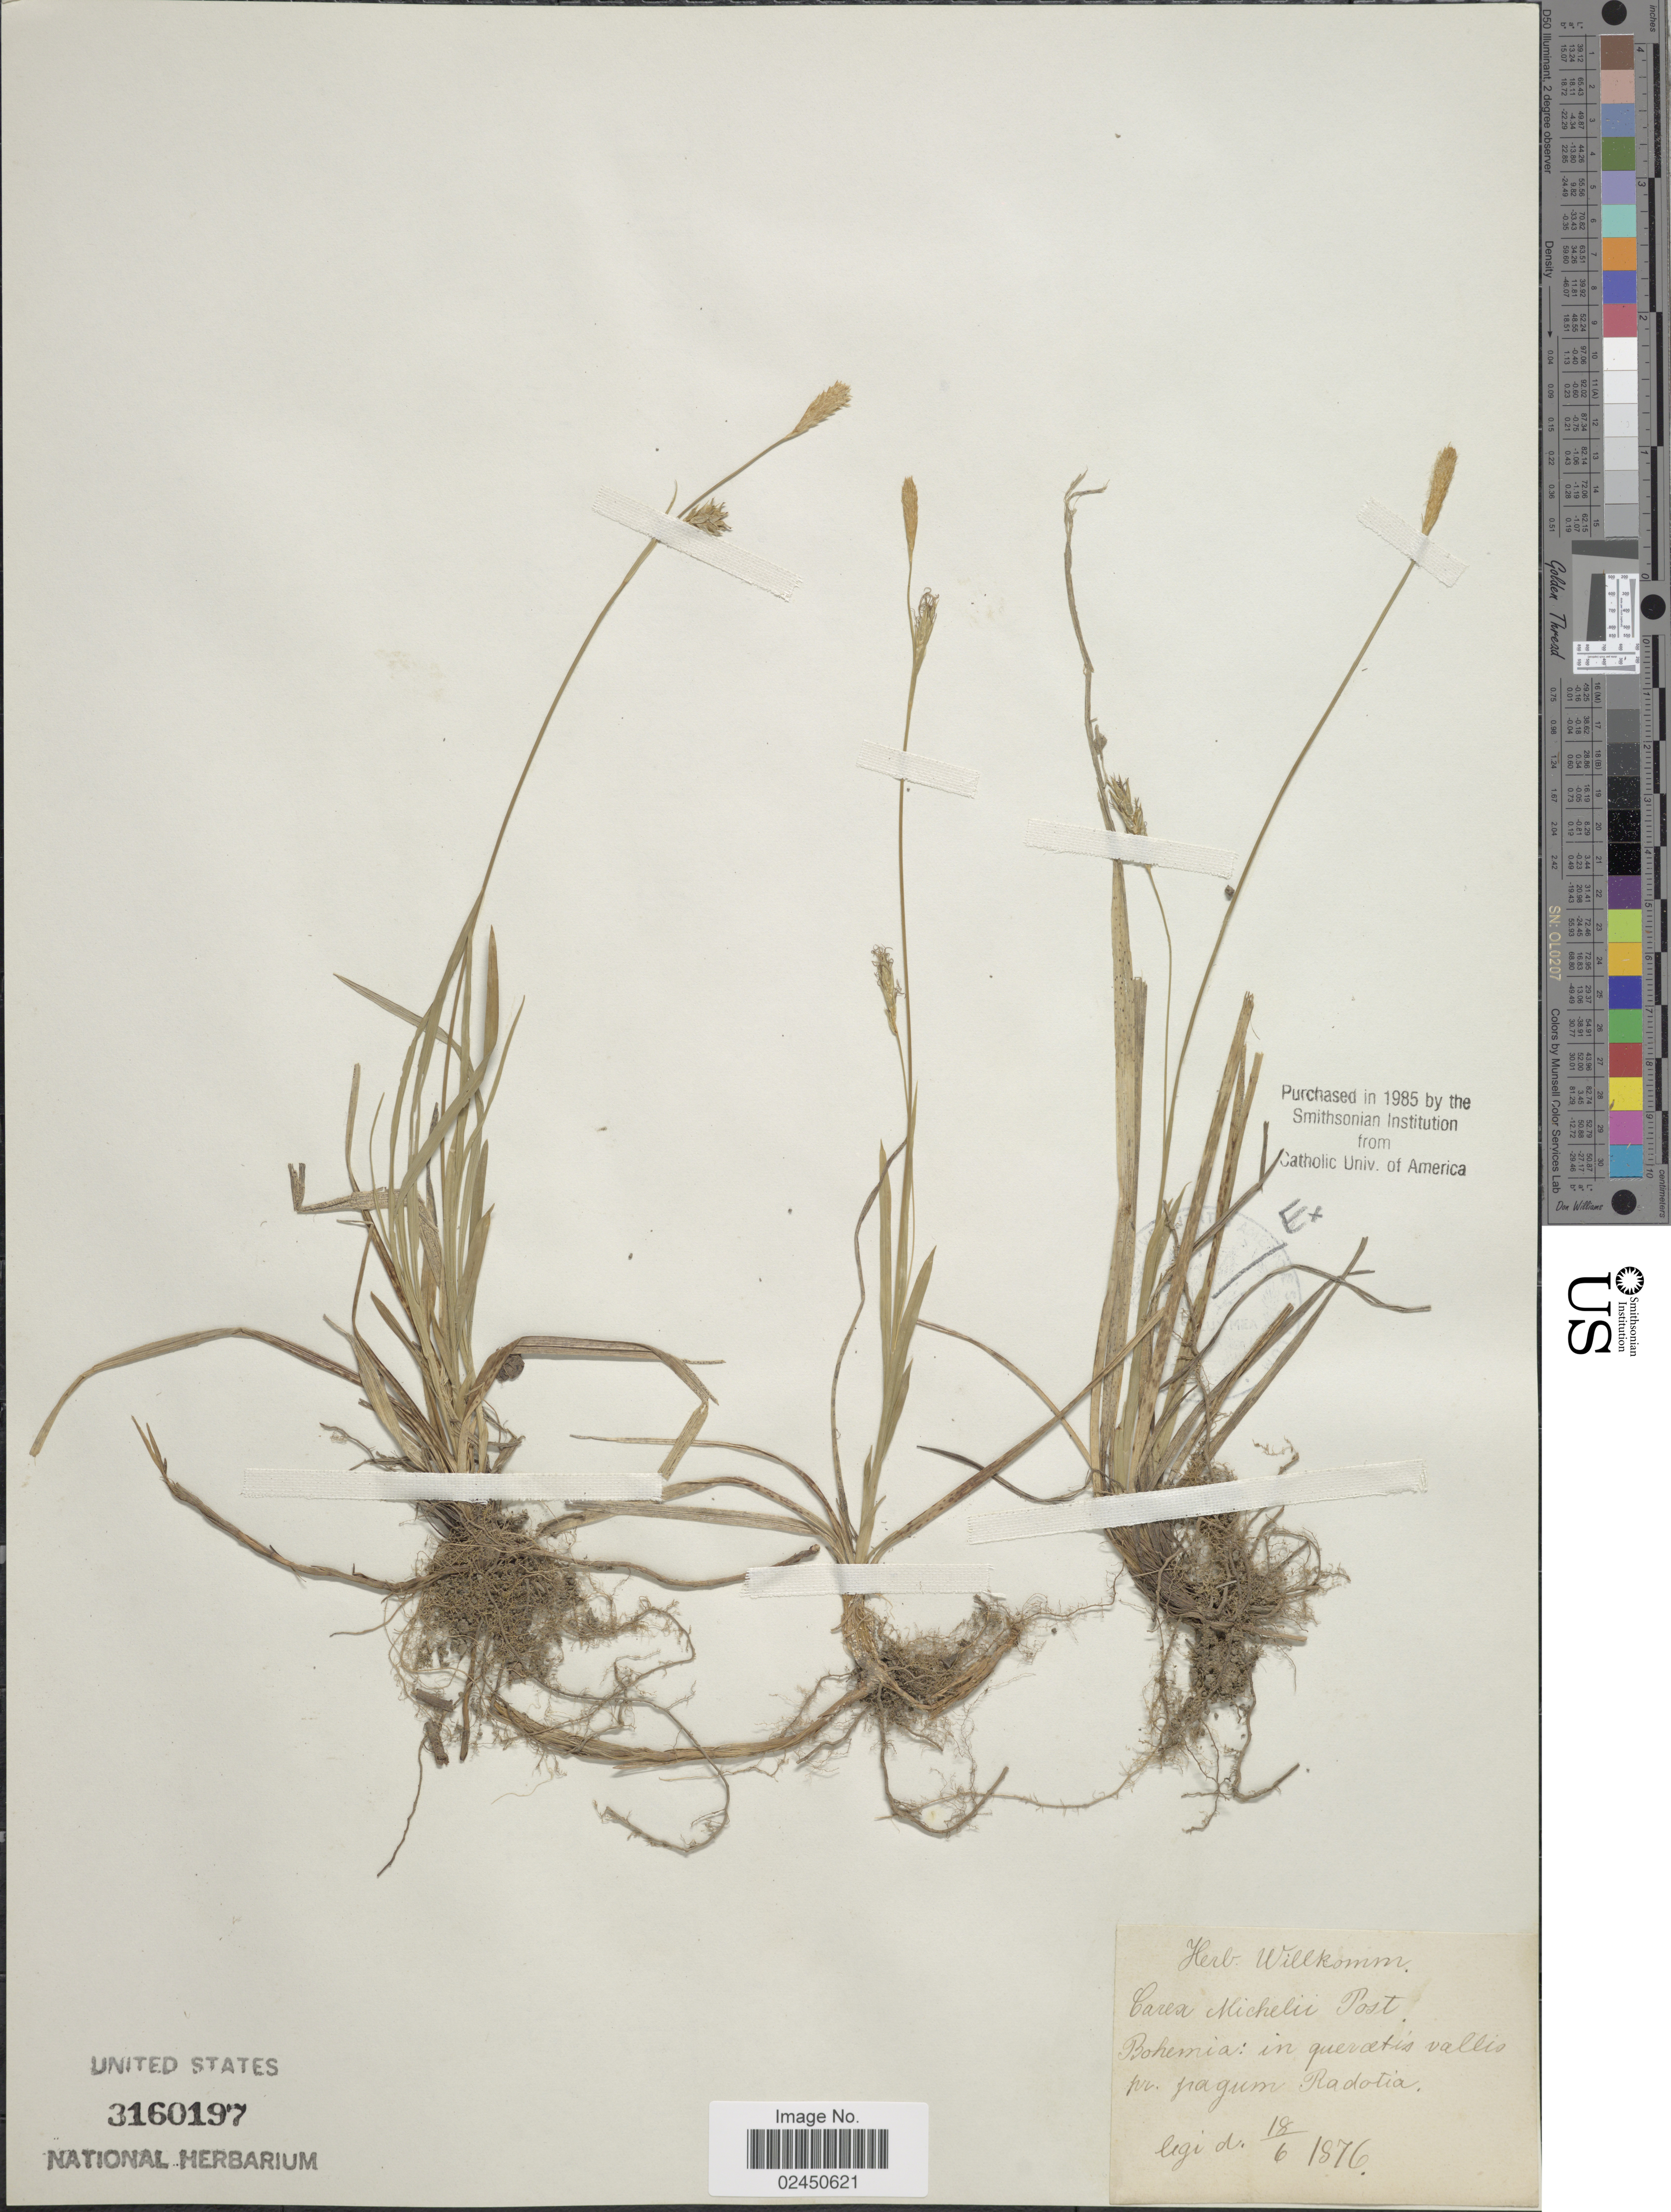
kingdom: Plantae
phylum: Tracheophyta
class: Liliopsida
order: Poales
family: Cyperaceae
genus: Carex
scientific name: Carex michelii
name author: Host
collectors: Ex herb. Willkomm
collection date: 1876-06-18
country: Czechia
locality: Bohemia: in quercetis valles pr. pagum. Radotia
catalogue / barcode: US 3160197